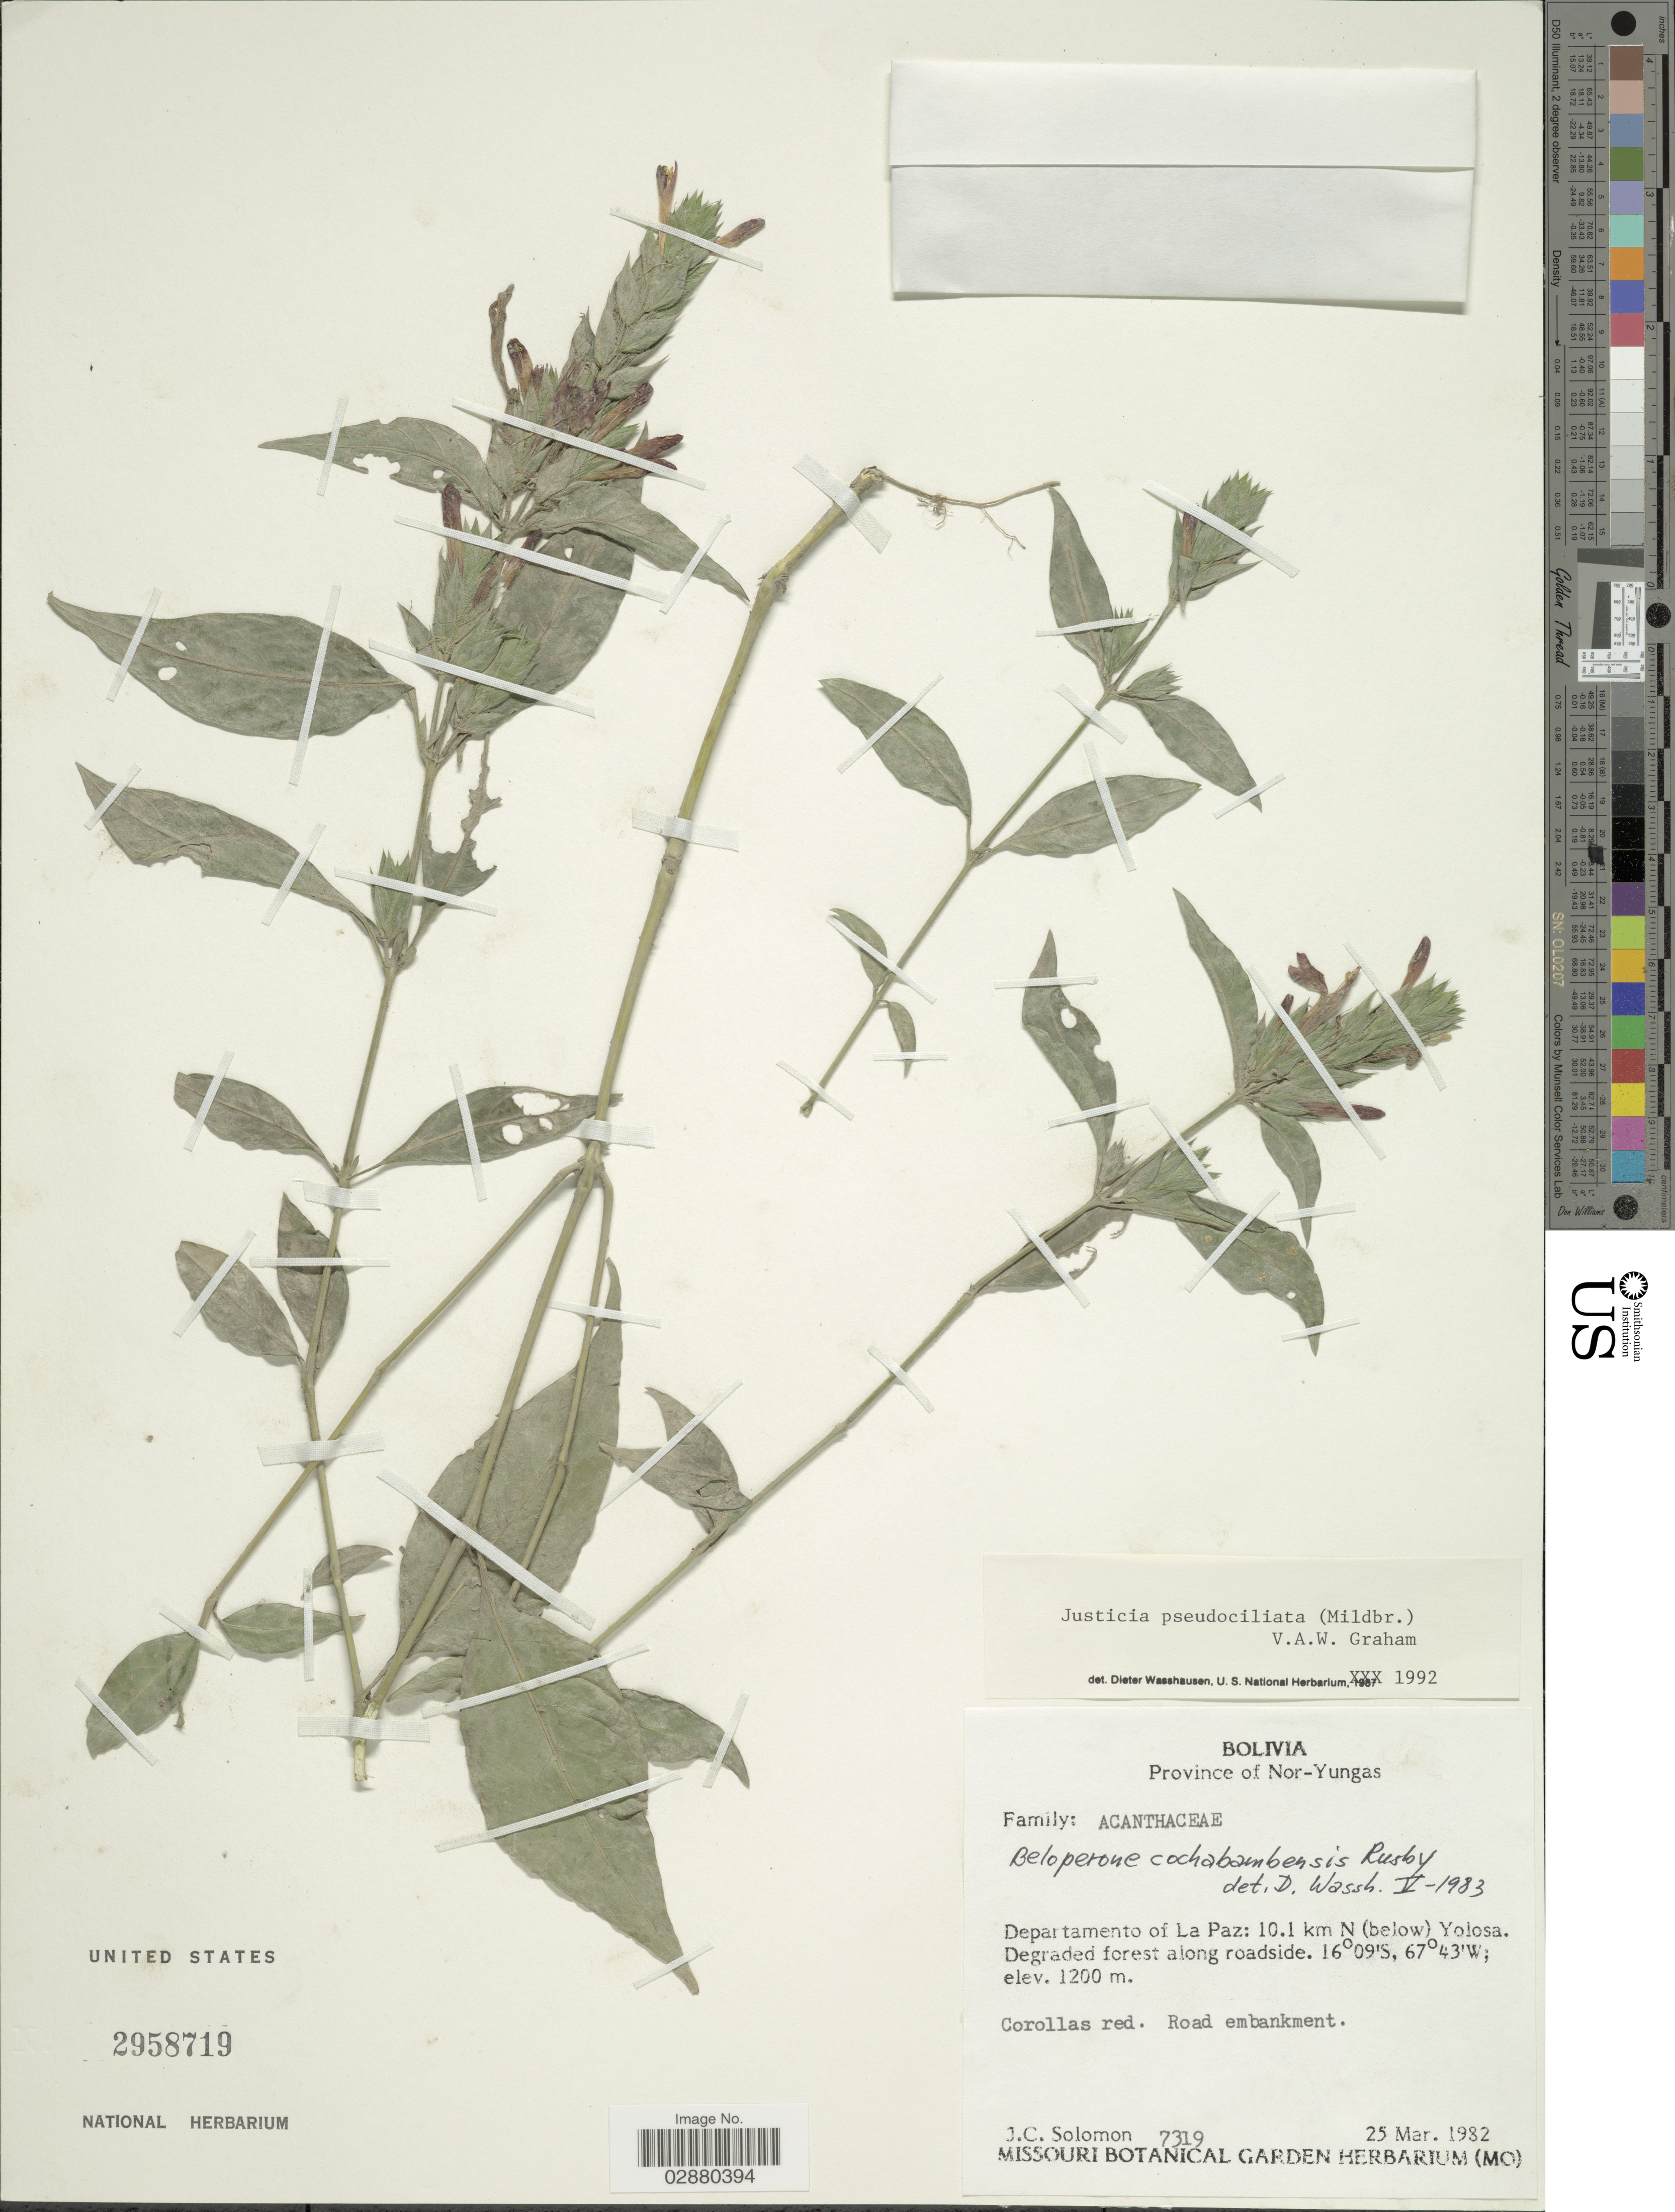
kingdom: Plantae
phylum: Tracheophyta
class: Magnoliopsida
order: Lamiales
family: Acanthaceae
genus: Justicia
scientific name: Justicia ramulosa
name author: (Morong) V.A.W. Graham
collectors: J. C. Solomon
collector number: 7319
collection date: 1982-03-25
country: Bolivia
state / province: La Paz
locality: Province of Nor-Yungas. Departamento of La Paz: 10.1 km N (below) Yolosa.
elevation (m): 1200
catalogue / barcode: US 2958719